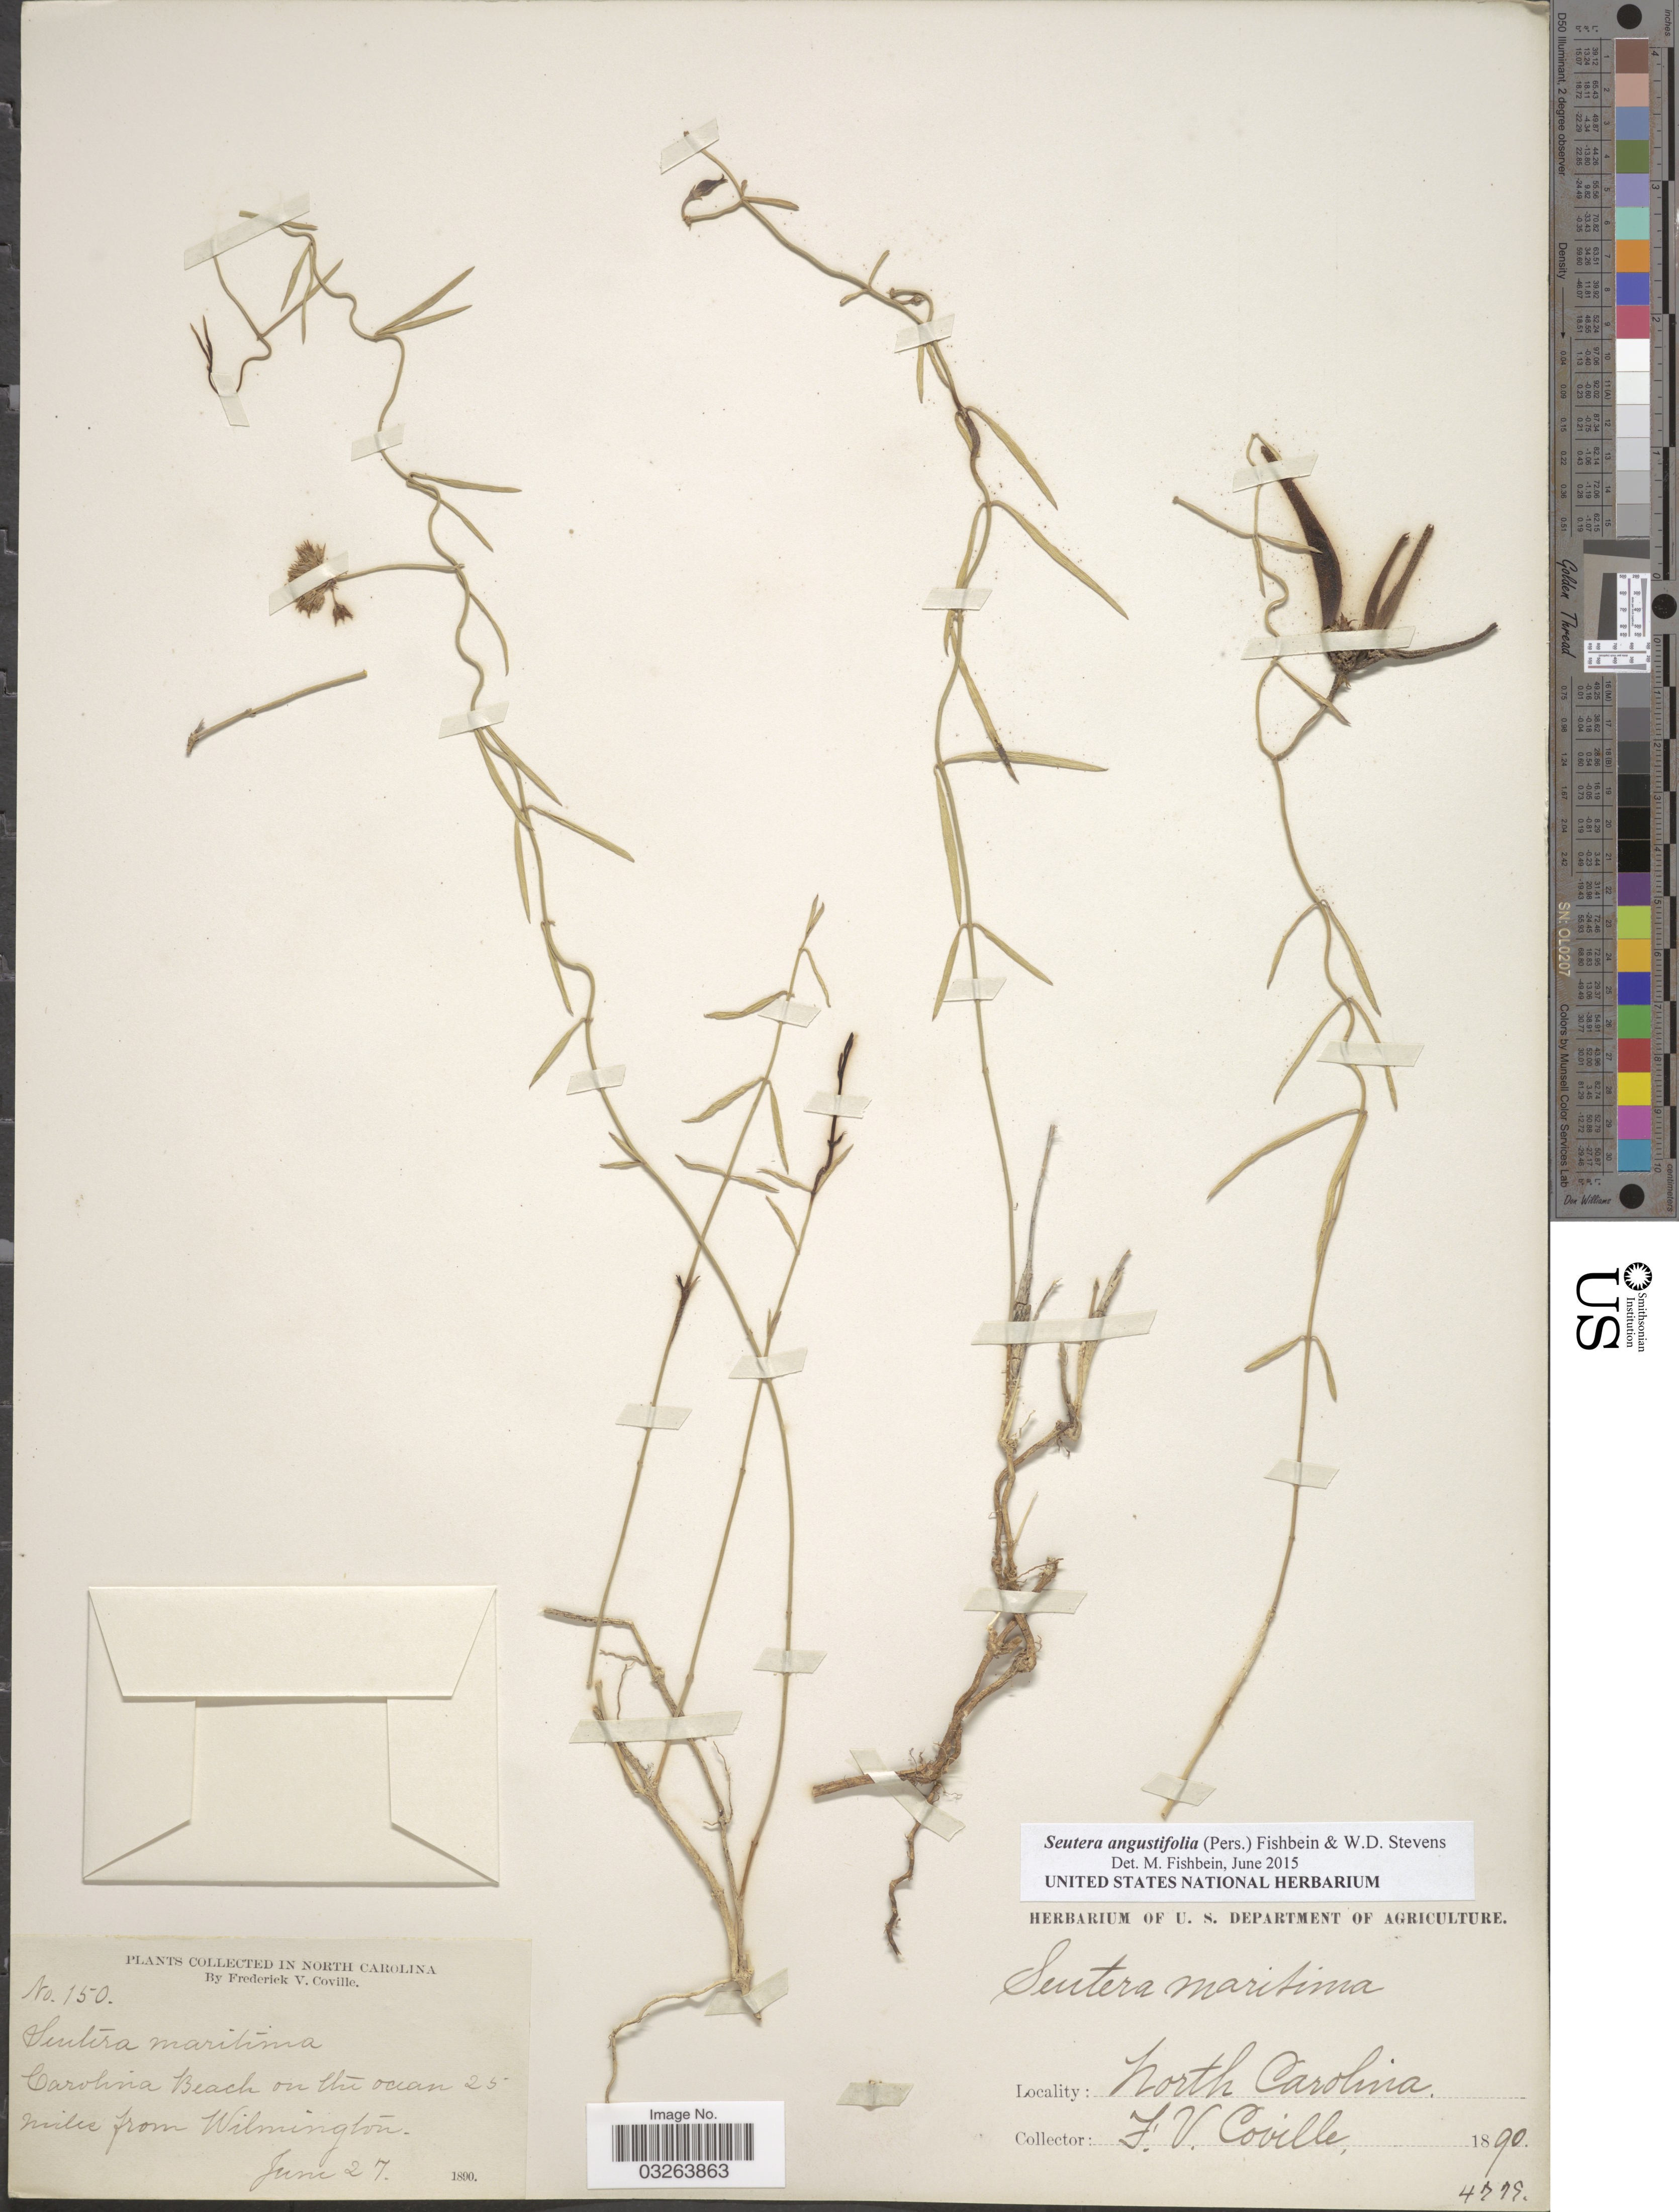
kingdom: Plantae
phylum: Tracheophyta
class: Magnoliopsida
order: Gentianales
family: Apocynaceae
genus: Seutera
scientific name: Seutera angustifolia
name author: Fishbein & W.D. Stevens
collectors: F. V. Coville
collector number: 150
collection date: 1890-06-27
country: United States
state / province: North Carolina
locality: Carolina Beach on the ocean 25 miles from Wilmington.